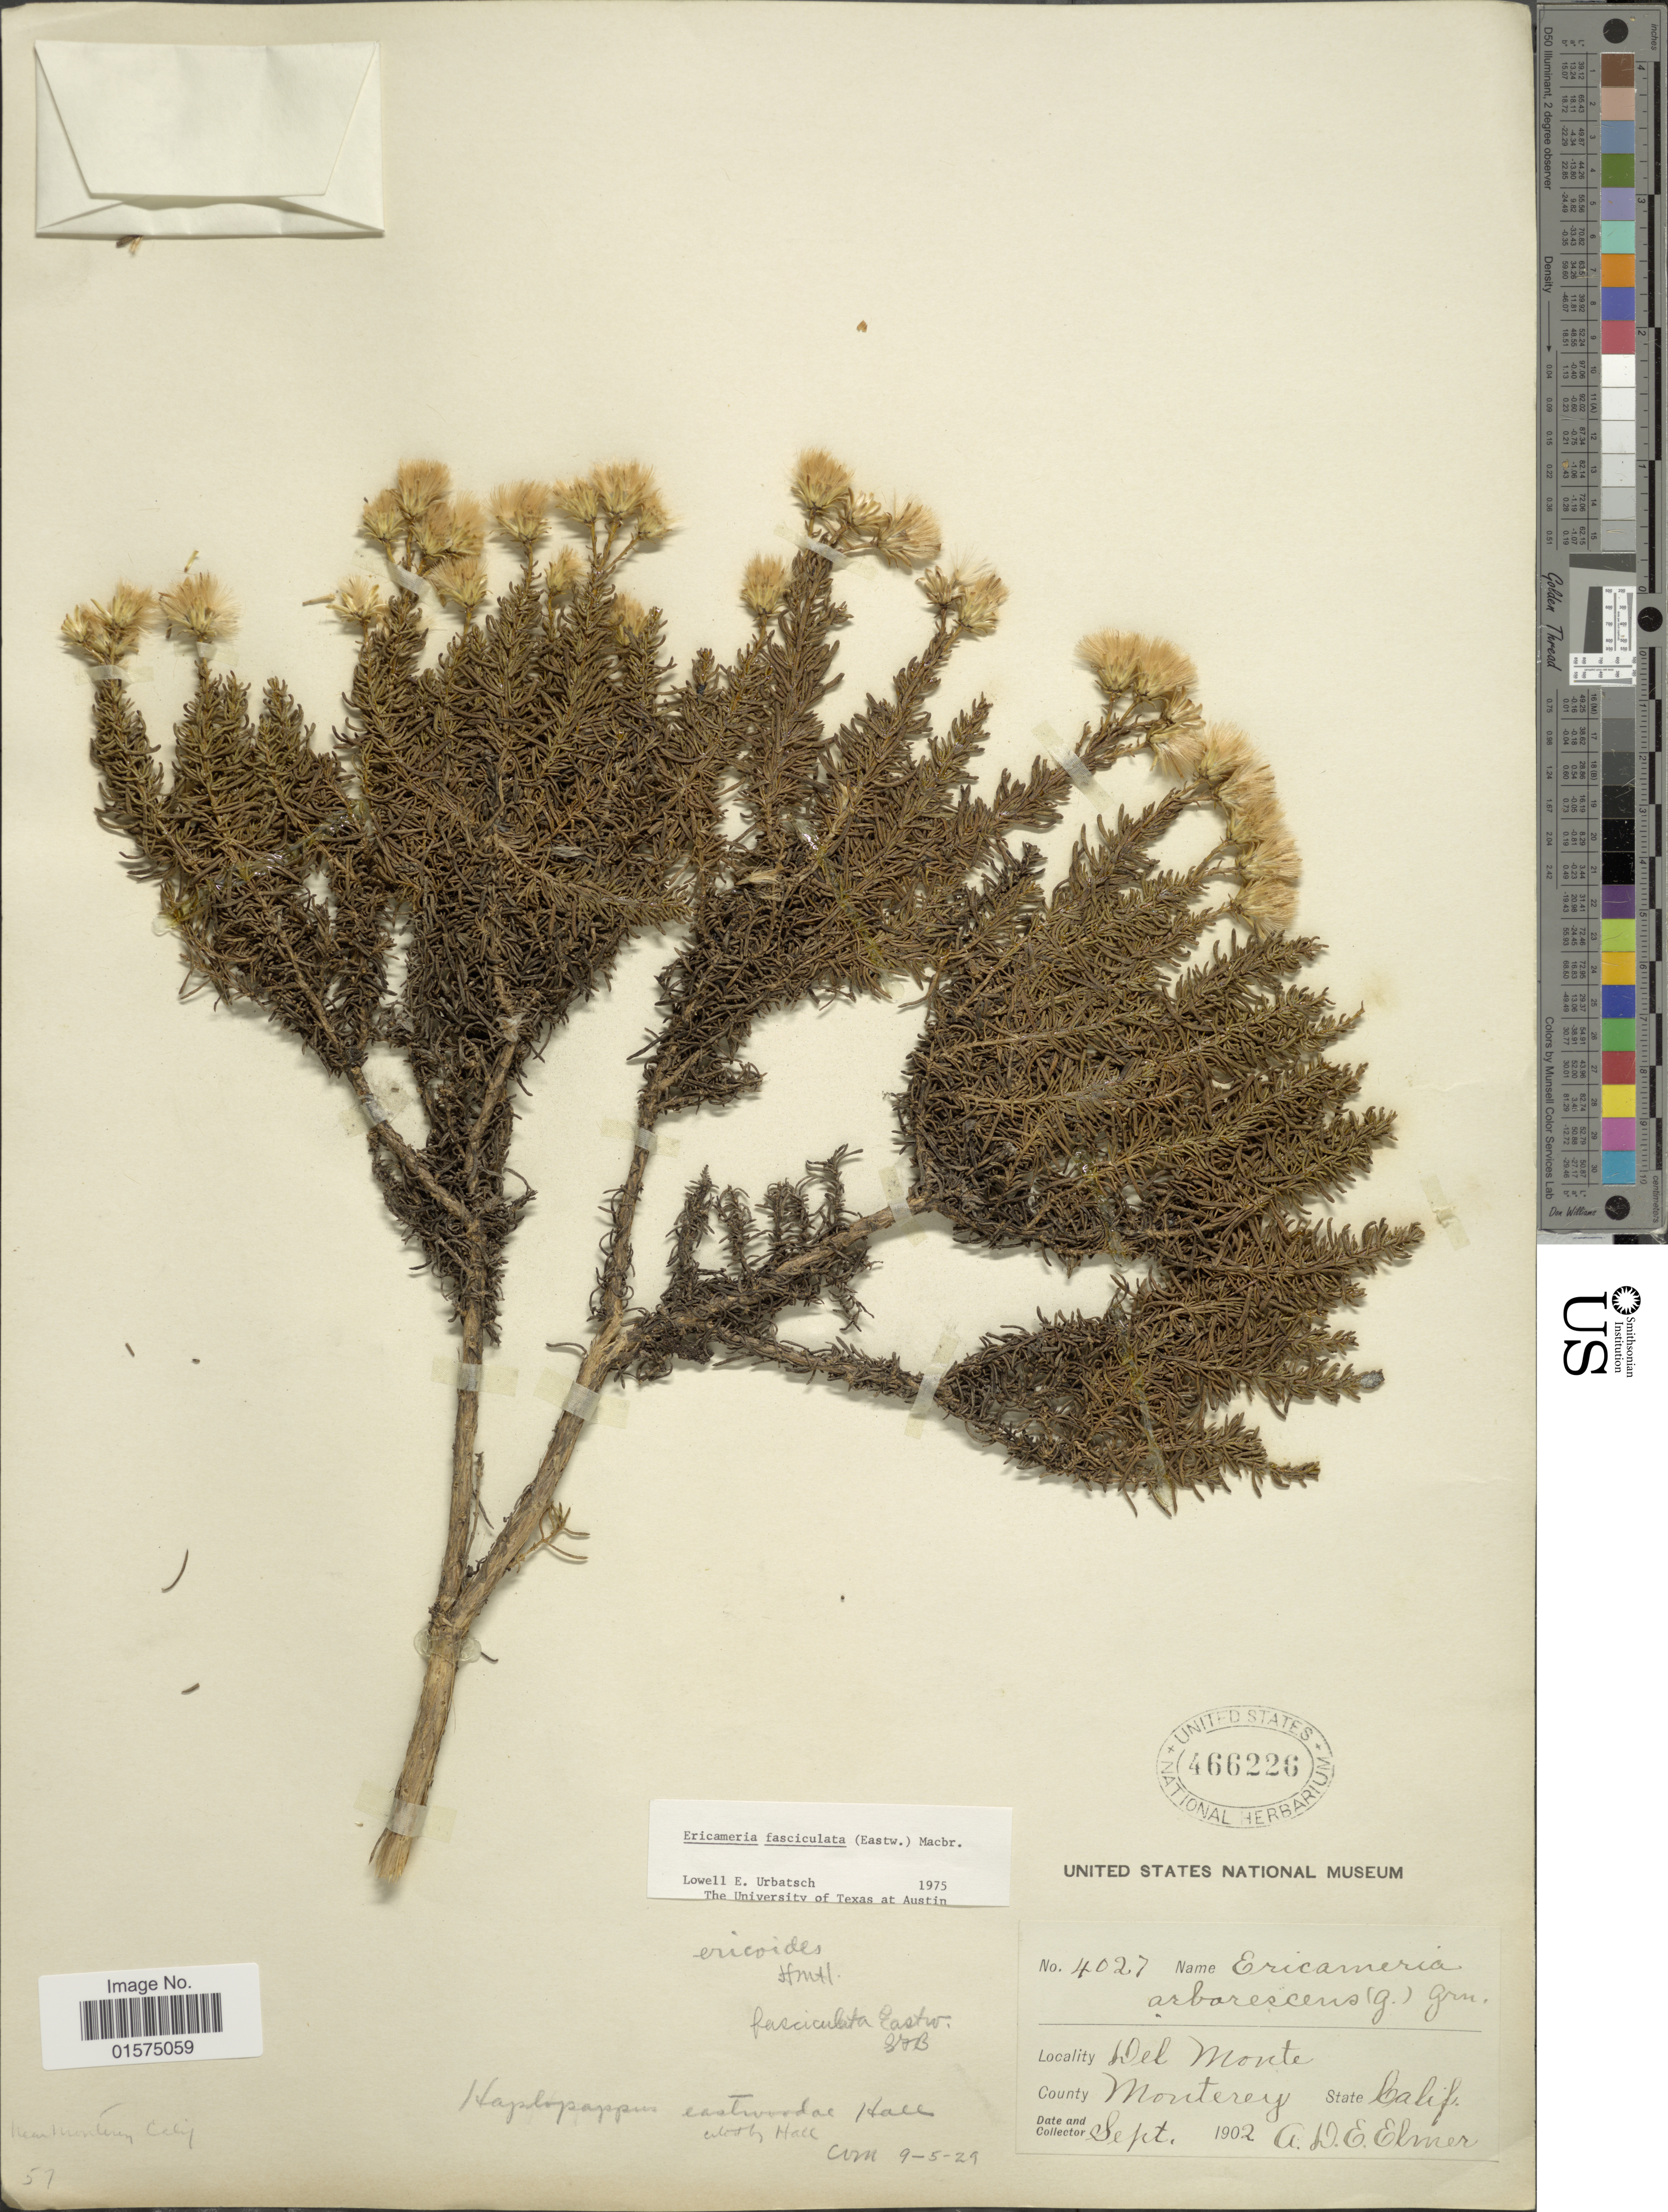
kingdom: Plantae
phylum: Tracheophyta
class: Magnoliopsida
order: Asterales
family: Asteraceae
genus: Ericameria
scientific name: Ericameria fasciculata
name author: J.F. Macbr.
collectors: A. D. E. Elmer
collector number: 4027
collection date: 1902-09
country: United States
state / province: California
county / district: Monterey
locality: Del Monte. County Monterey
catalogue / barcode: US 466226